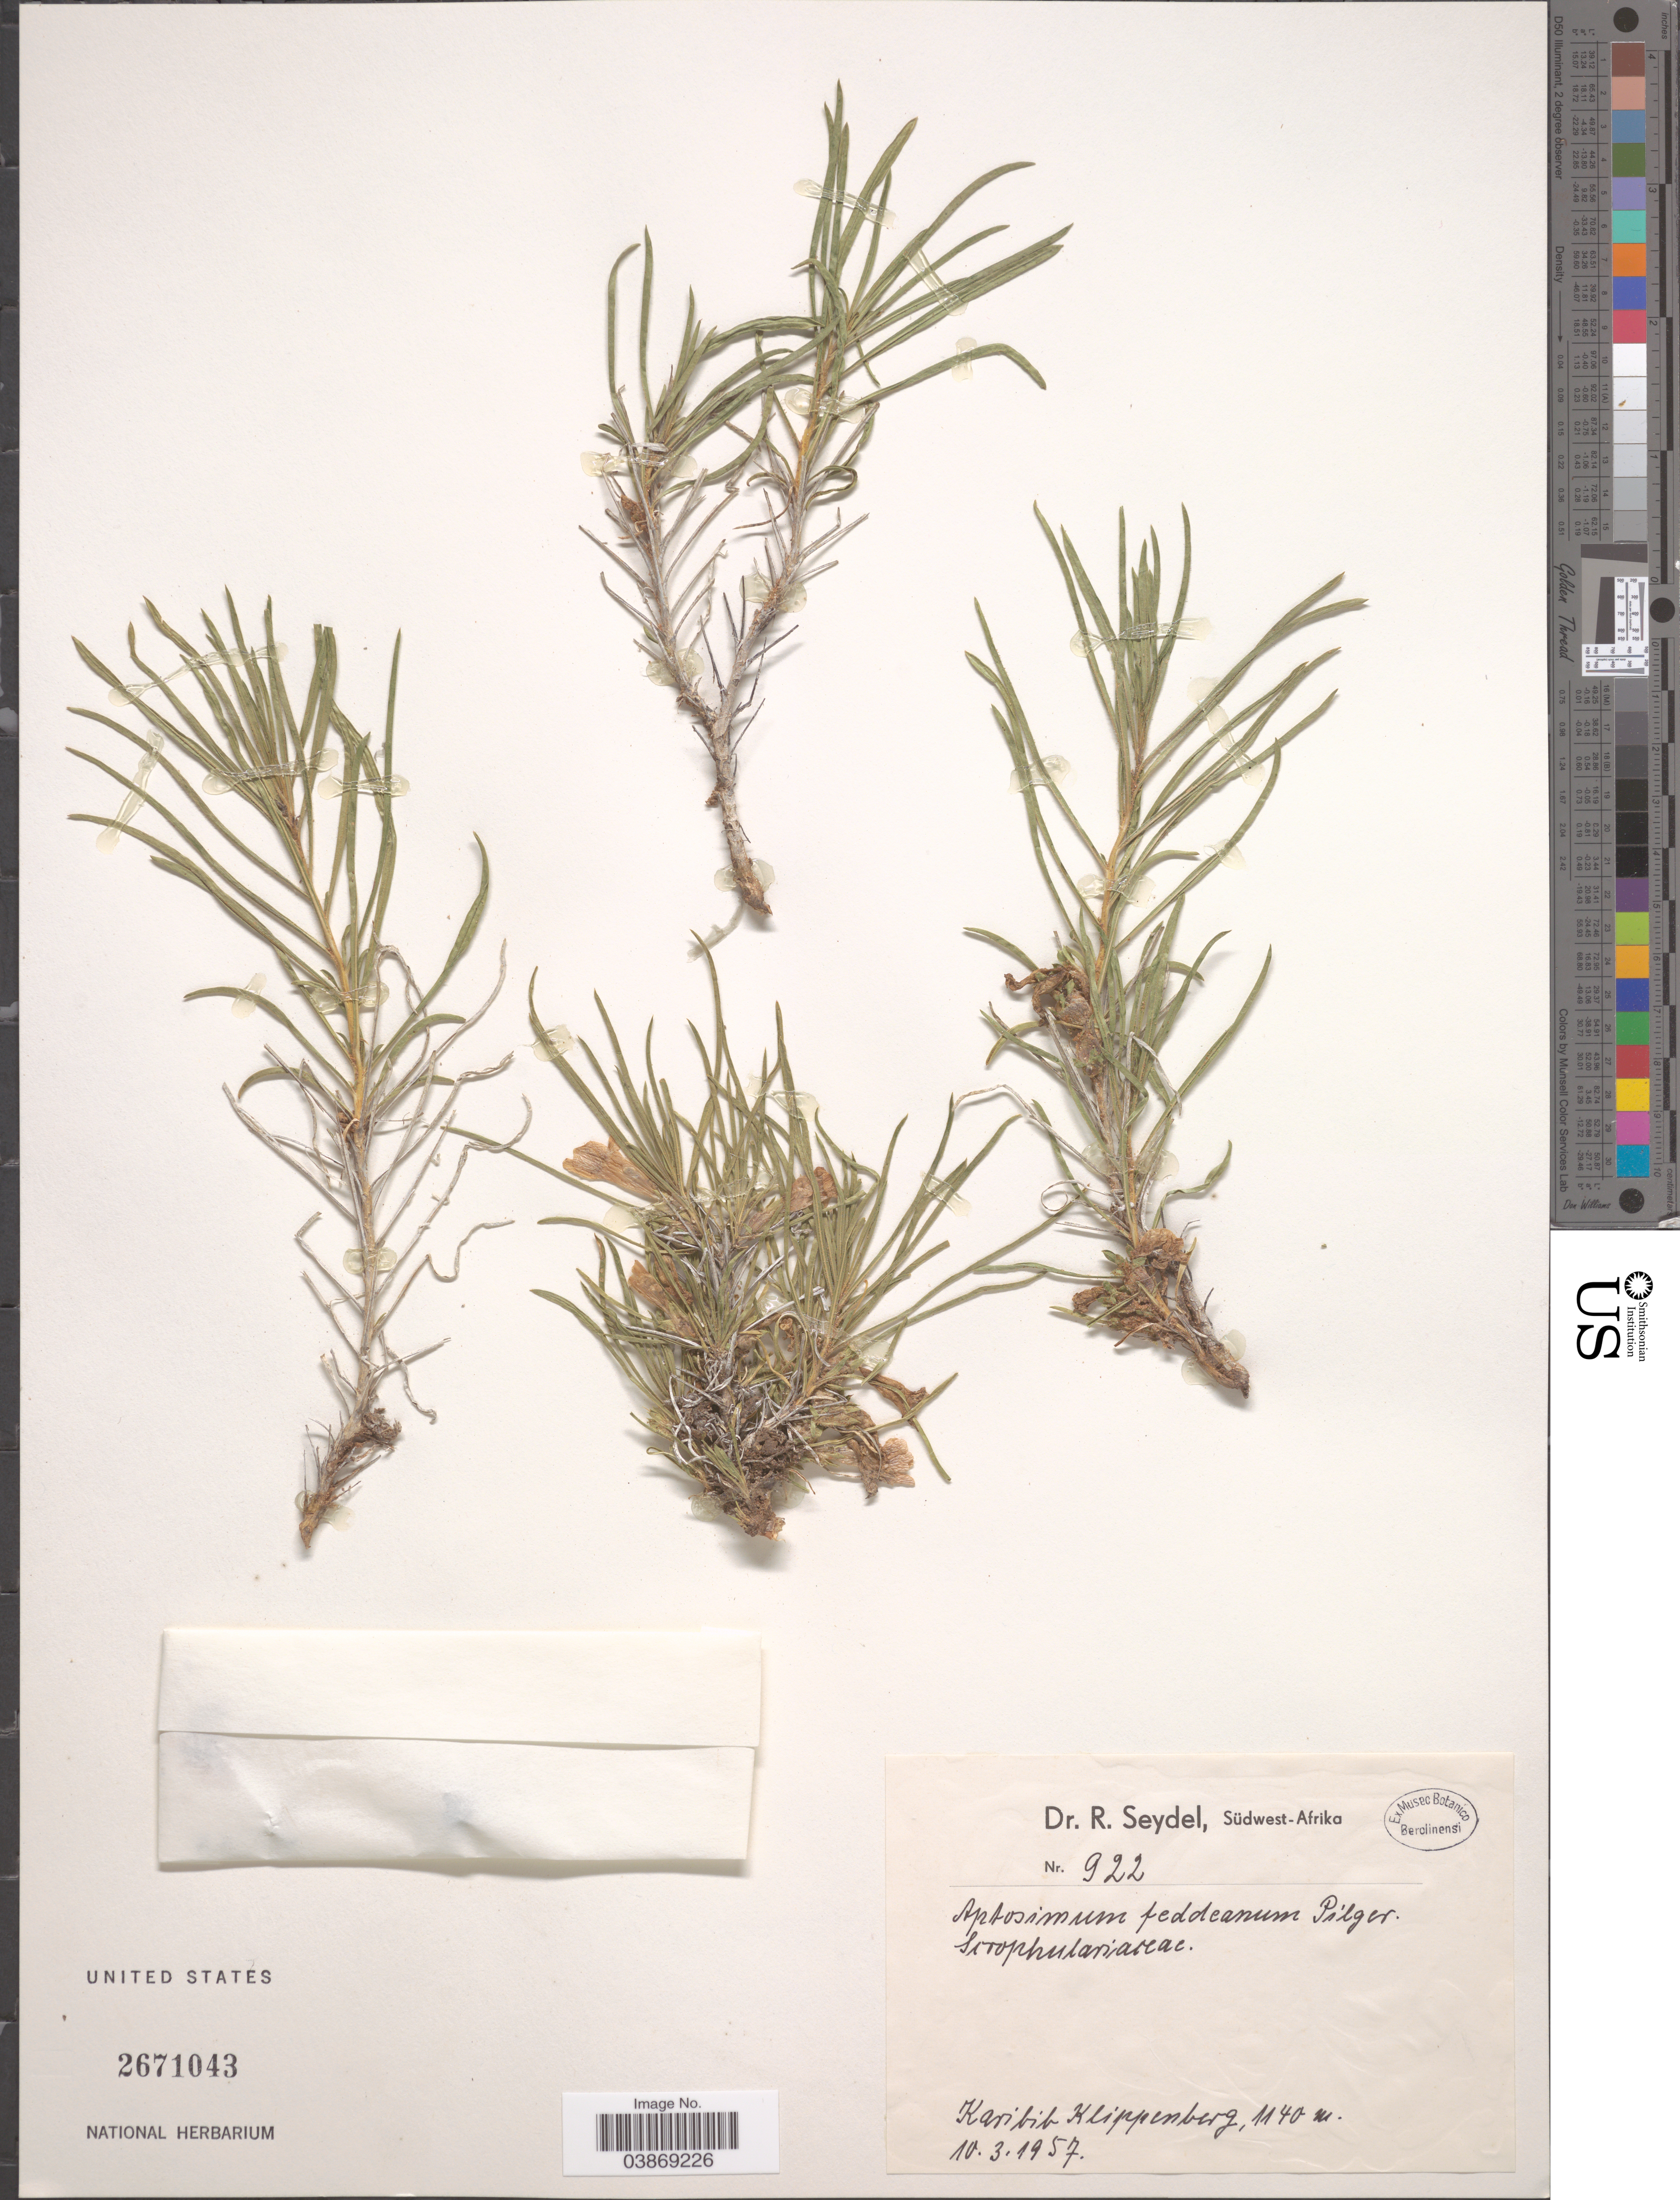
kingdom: Plantae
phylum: Tracheophyta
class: Magnoliopsida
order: Lamiales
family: Scrophulariaceae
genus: Aptosimum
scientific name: Aptosimum feddeanum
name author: Pilg.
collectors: R. Seydel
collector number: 922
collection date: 1957-04-03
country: Namibia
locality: Karibib Klippenberg.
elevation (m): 1140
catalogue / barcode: US 2671043